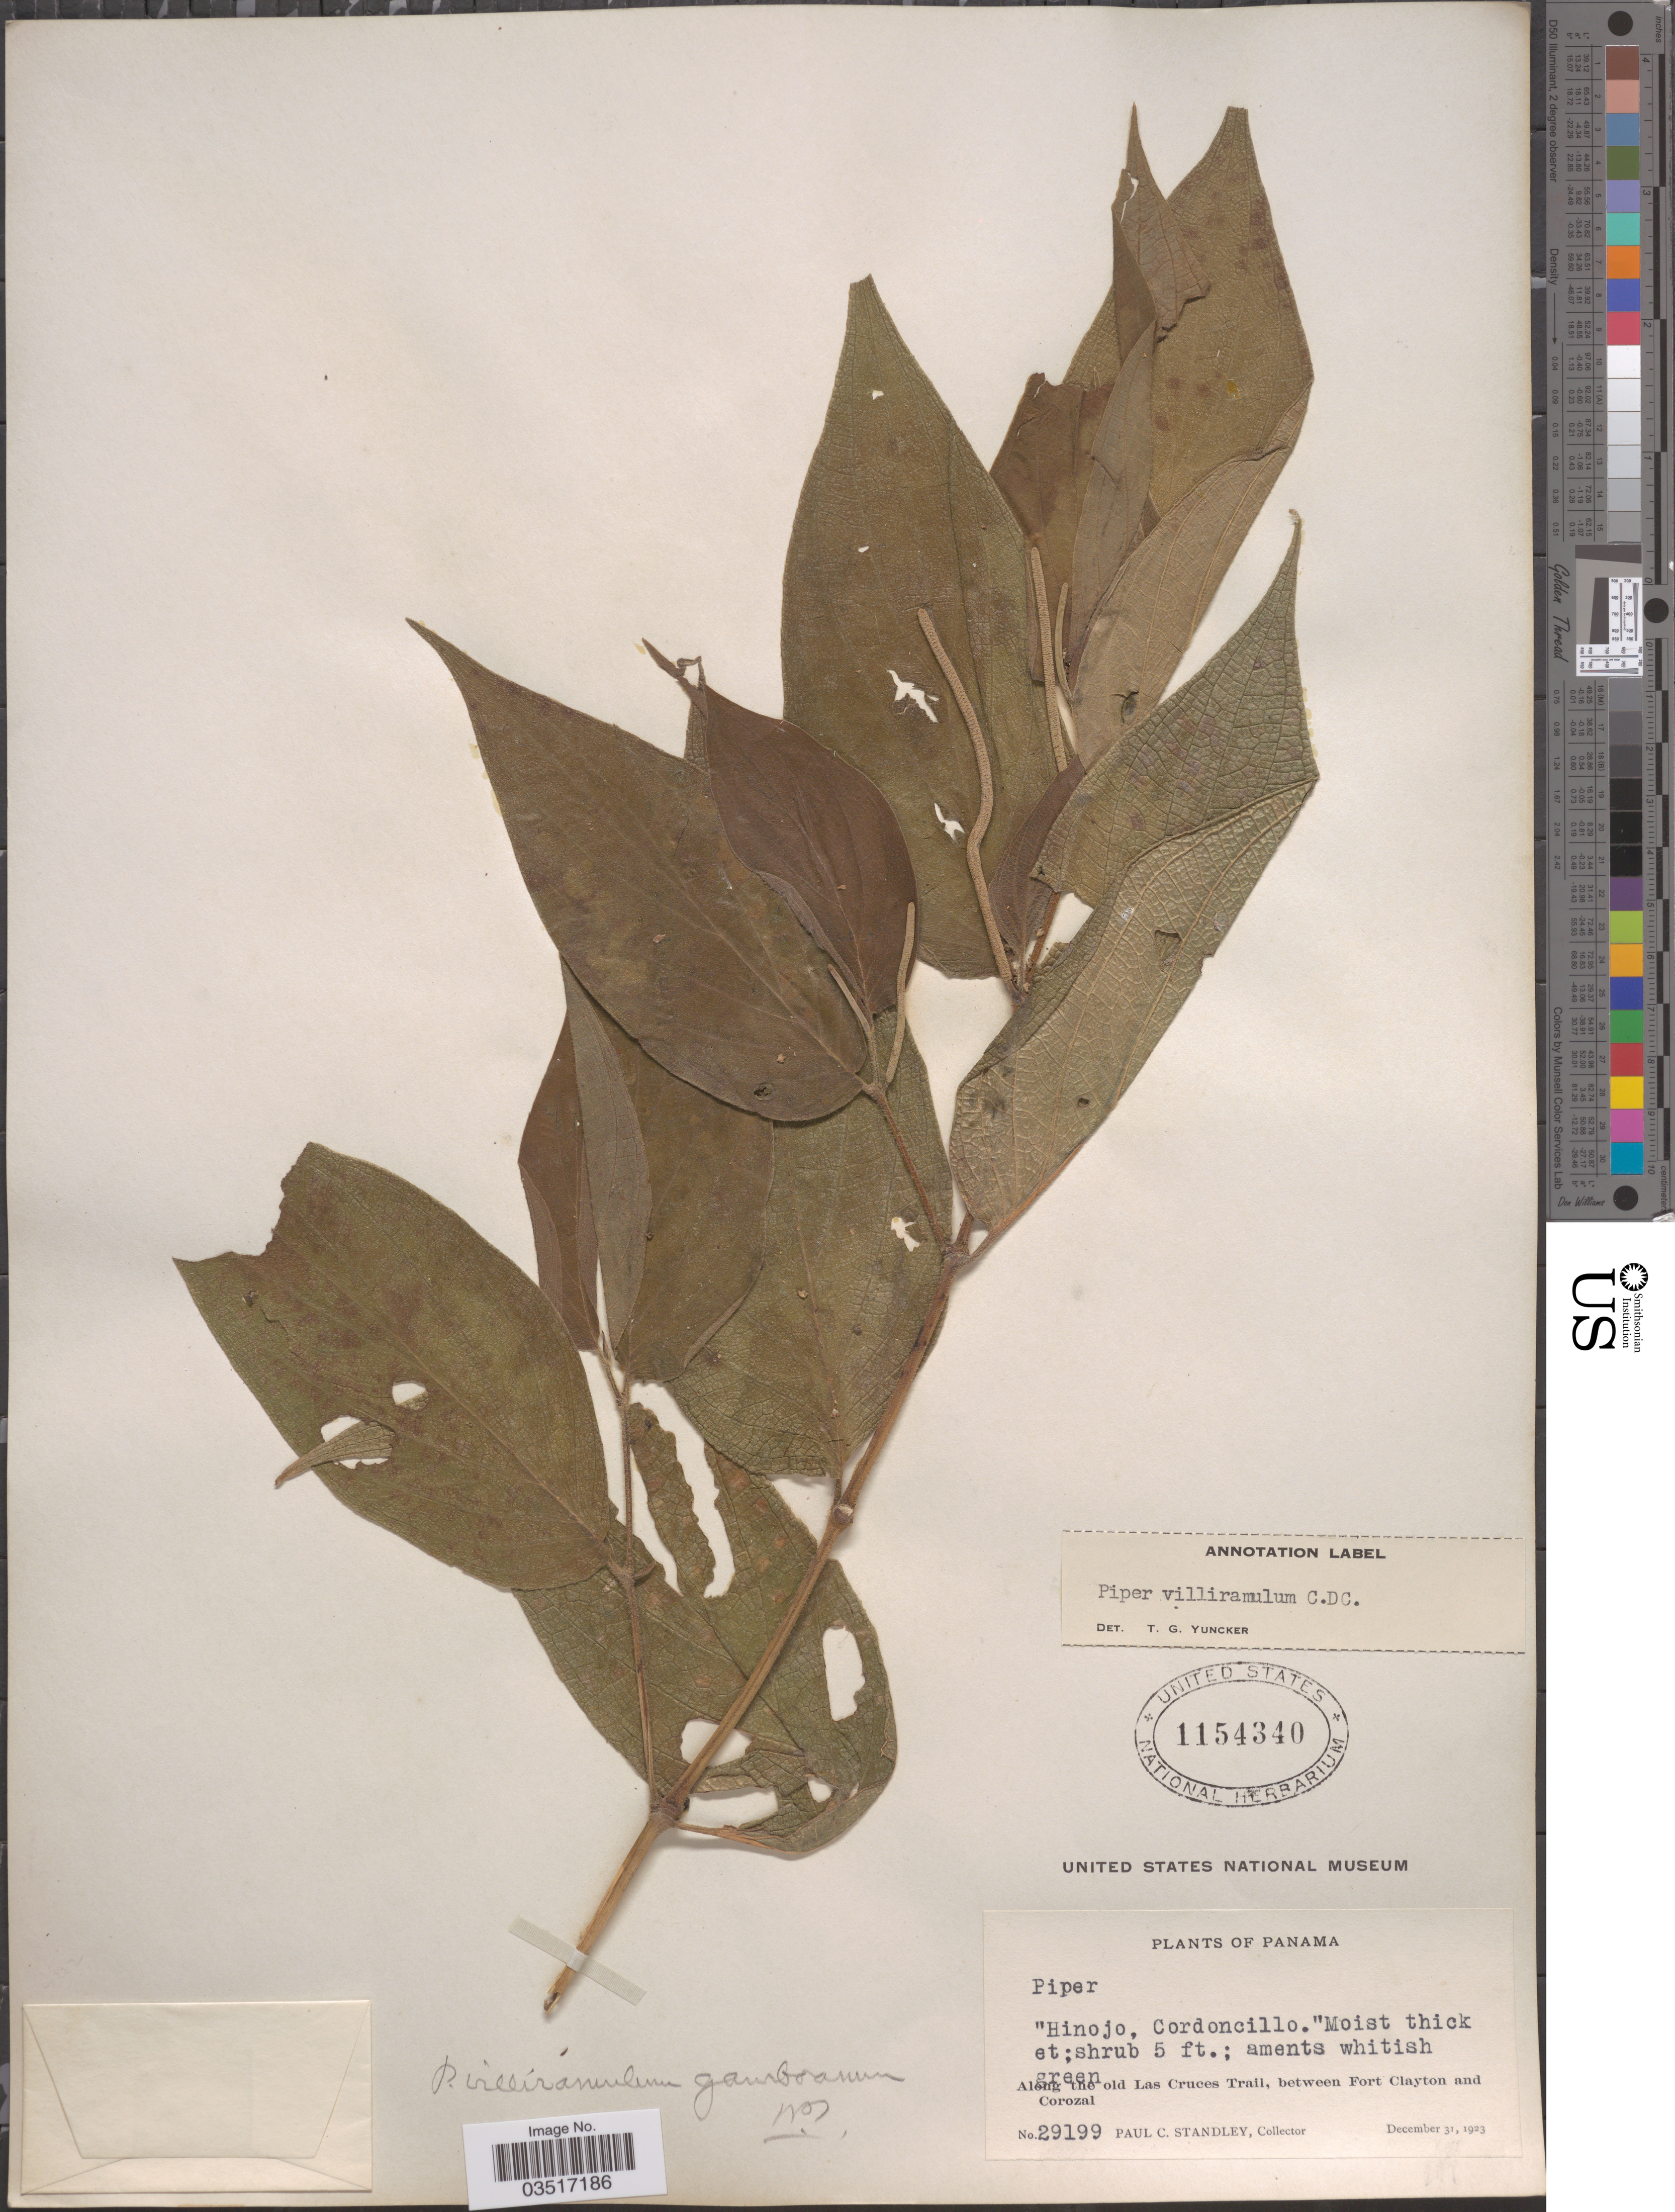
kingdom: Plantae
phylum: Tracheophyta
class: Magnoliopsida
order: Piperales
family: Piperaceae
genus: Piper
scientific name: Piper villiramulum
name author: C. DC.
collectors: P. C. Standley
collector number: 29199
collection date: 1923-12-31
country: Panama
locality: Along the old Las Cruces Trail, between Fort Clayton and Corozal.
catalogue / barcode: US 1154340